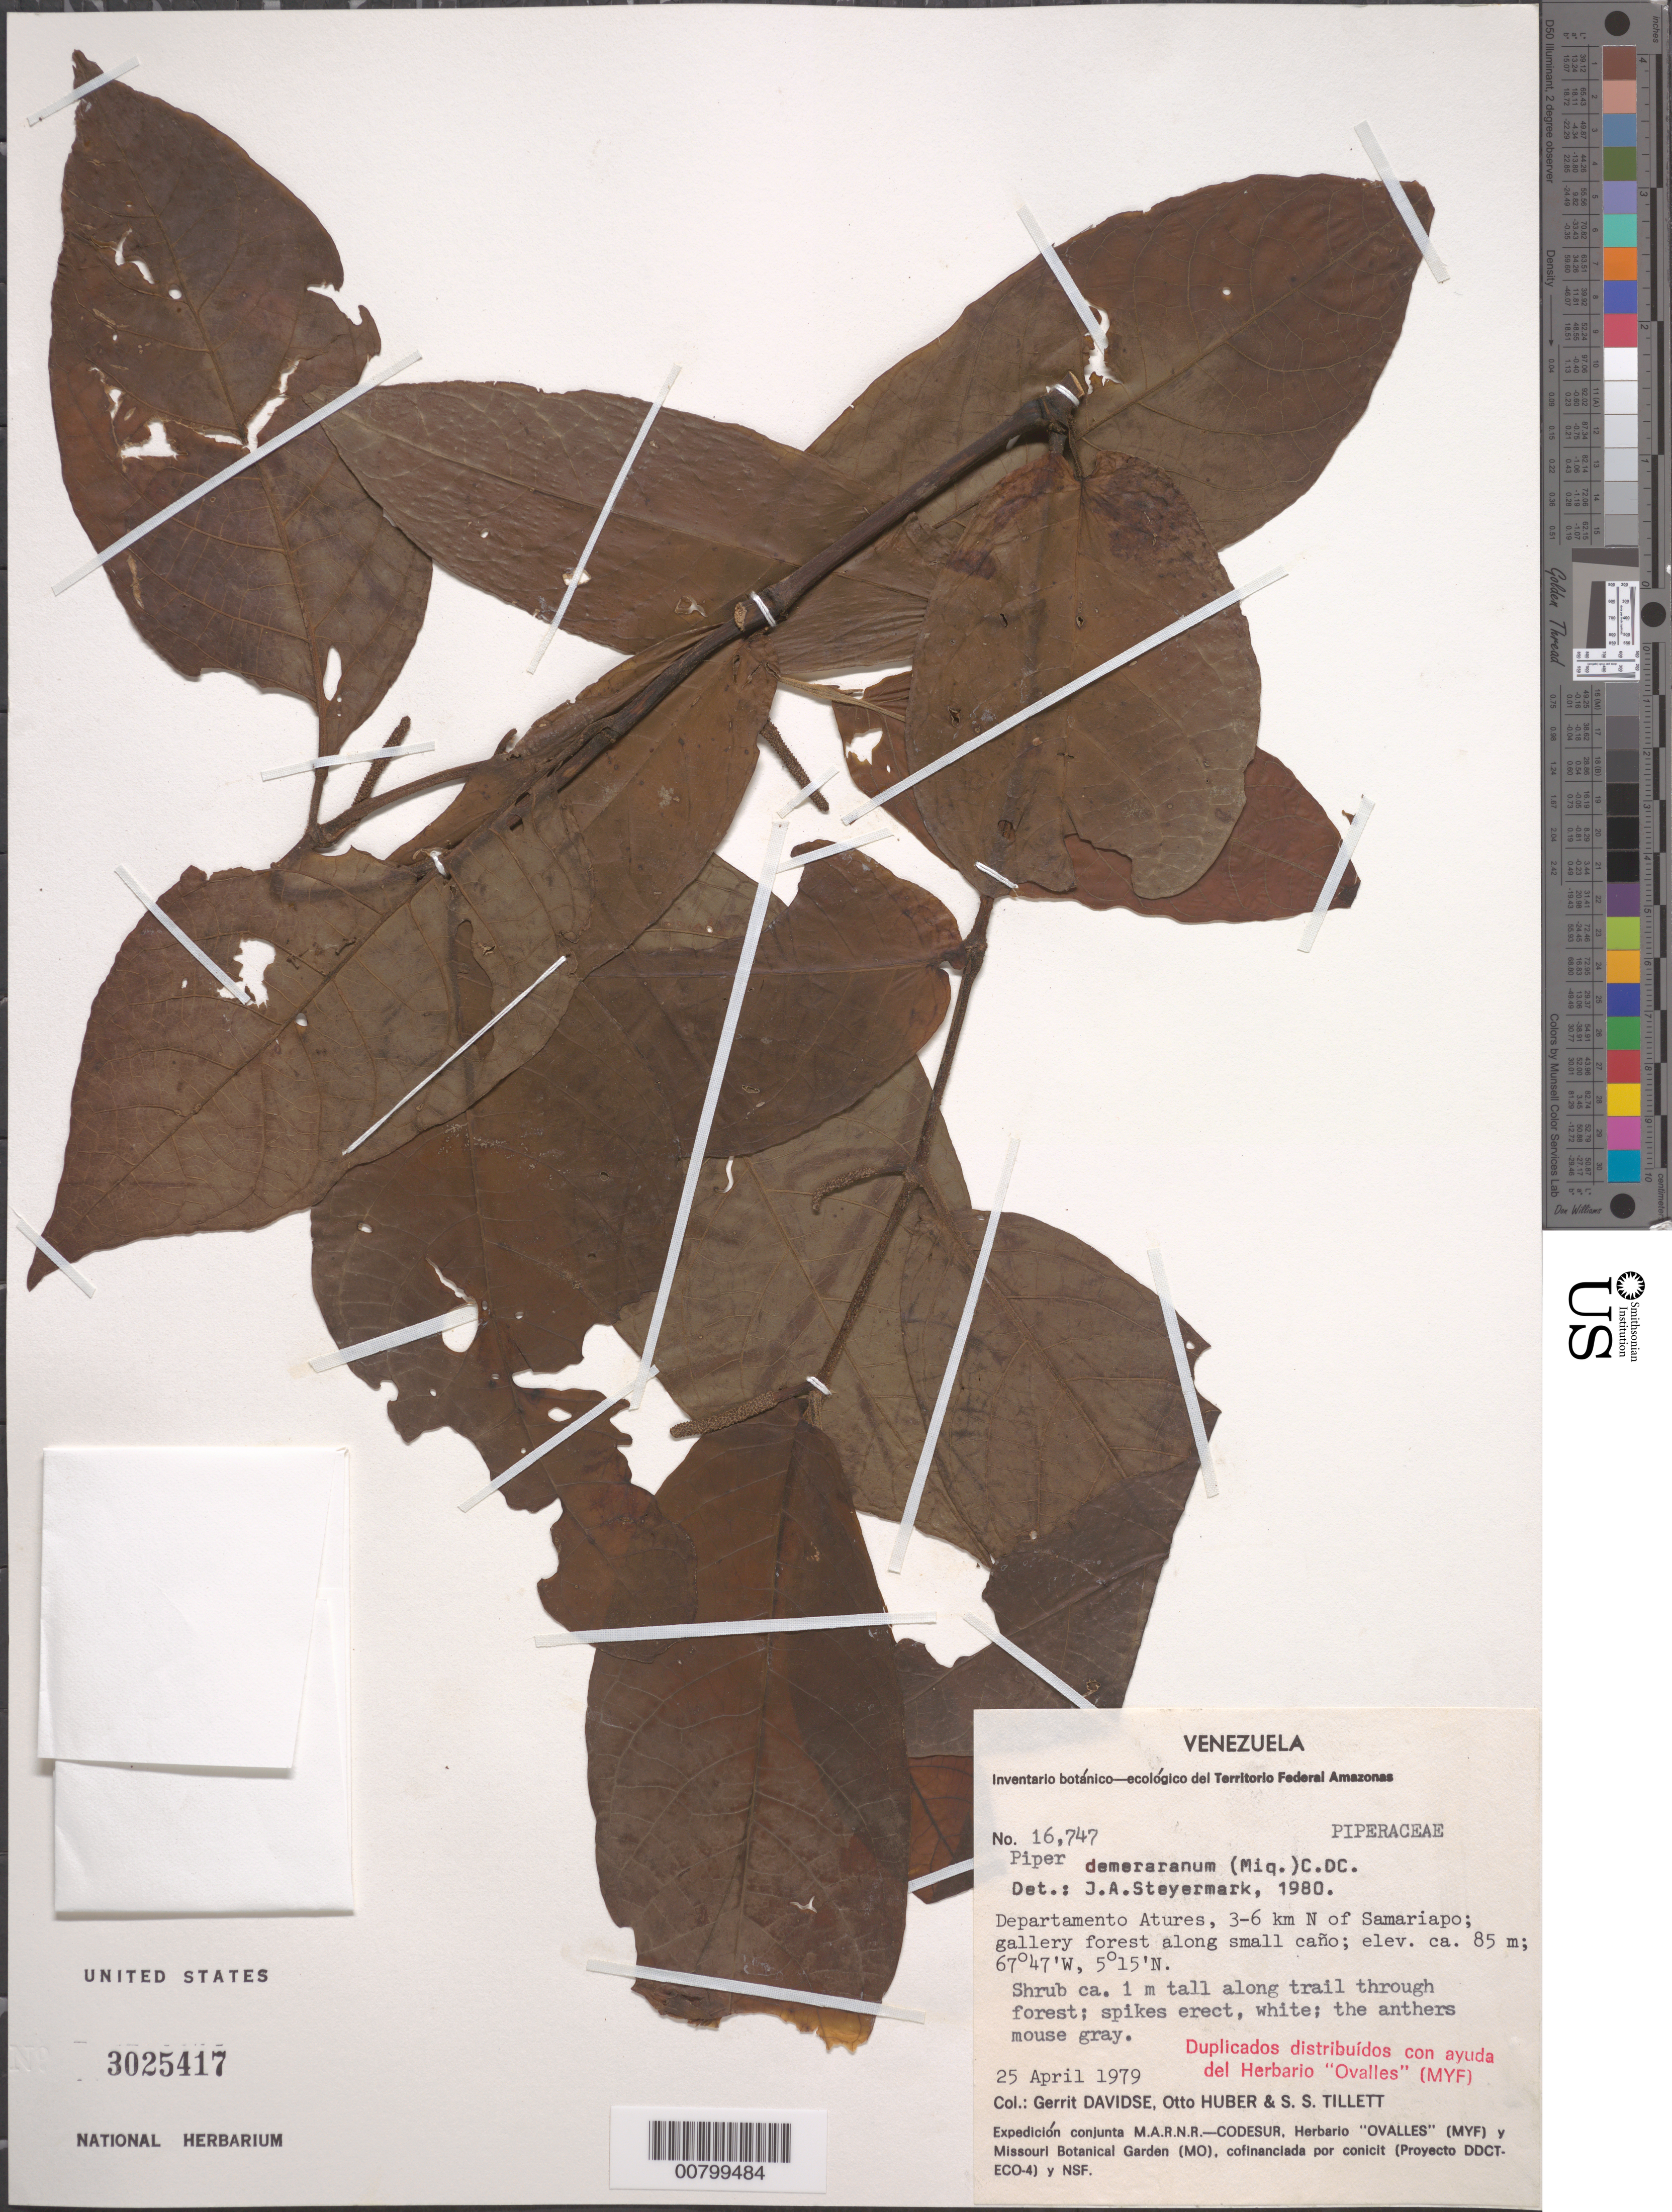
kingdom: Plantae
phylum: Tracheophyta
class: Magnoliopsida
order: Piperales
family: Piperaceae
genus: Piper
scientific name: Piper demeraranum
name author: (Miq.) C. DC.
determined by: Steyermark, Julian A., (VEN)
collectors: G. Davidse, O. Huber & S. S. Tillett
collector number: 16747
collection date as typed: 25-Apr-79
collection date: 1979-04-25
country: Venezuela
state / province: Amazonas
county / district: Atures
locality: Samariapo, 3-6 km N of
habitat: Gallery forest along small cano; along trail through forest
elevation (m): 85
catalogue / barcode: US 3025417